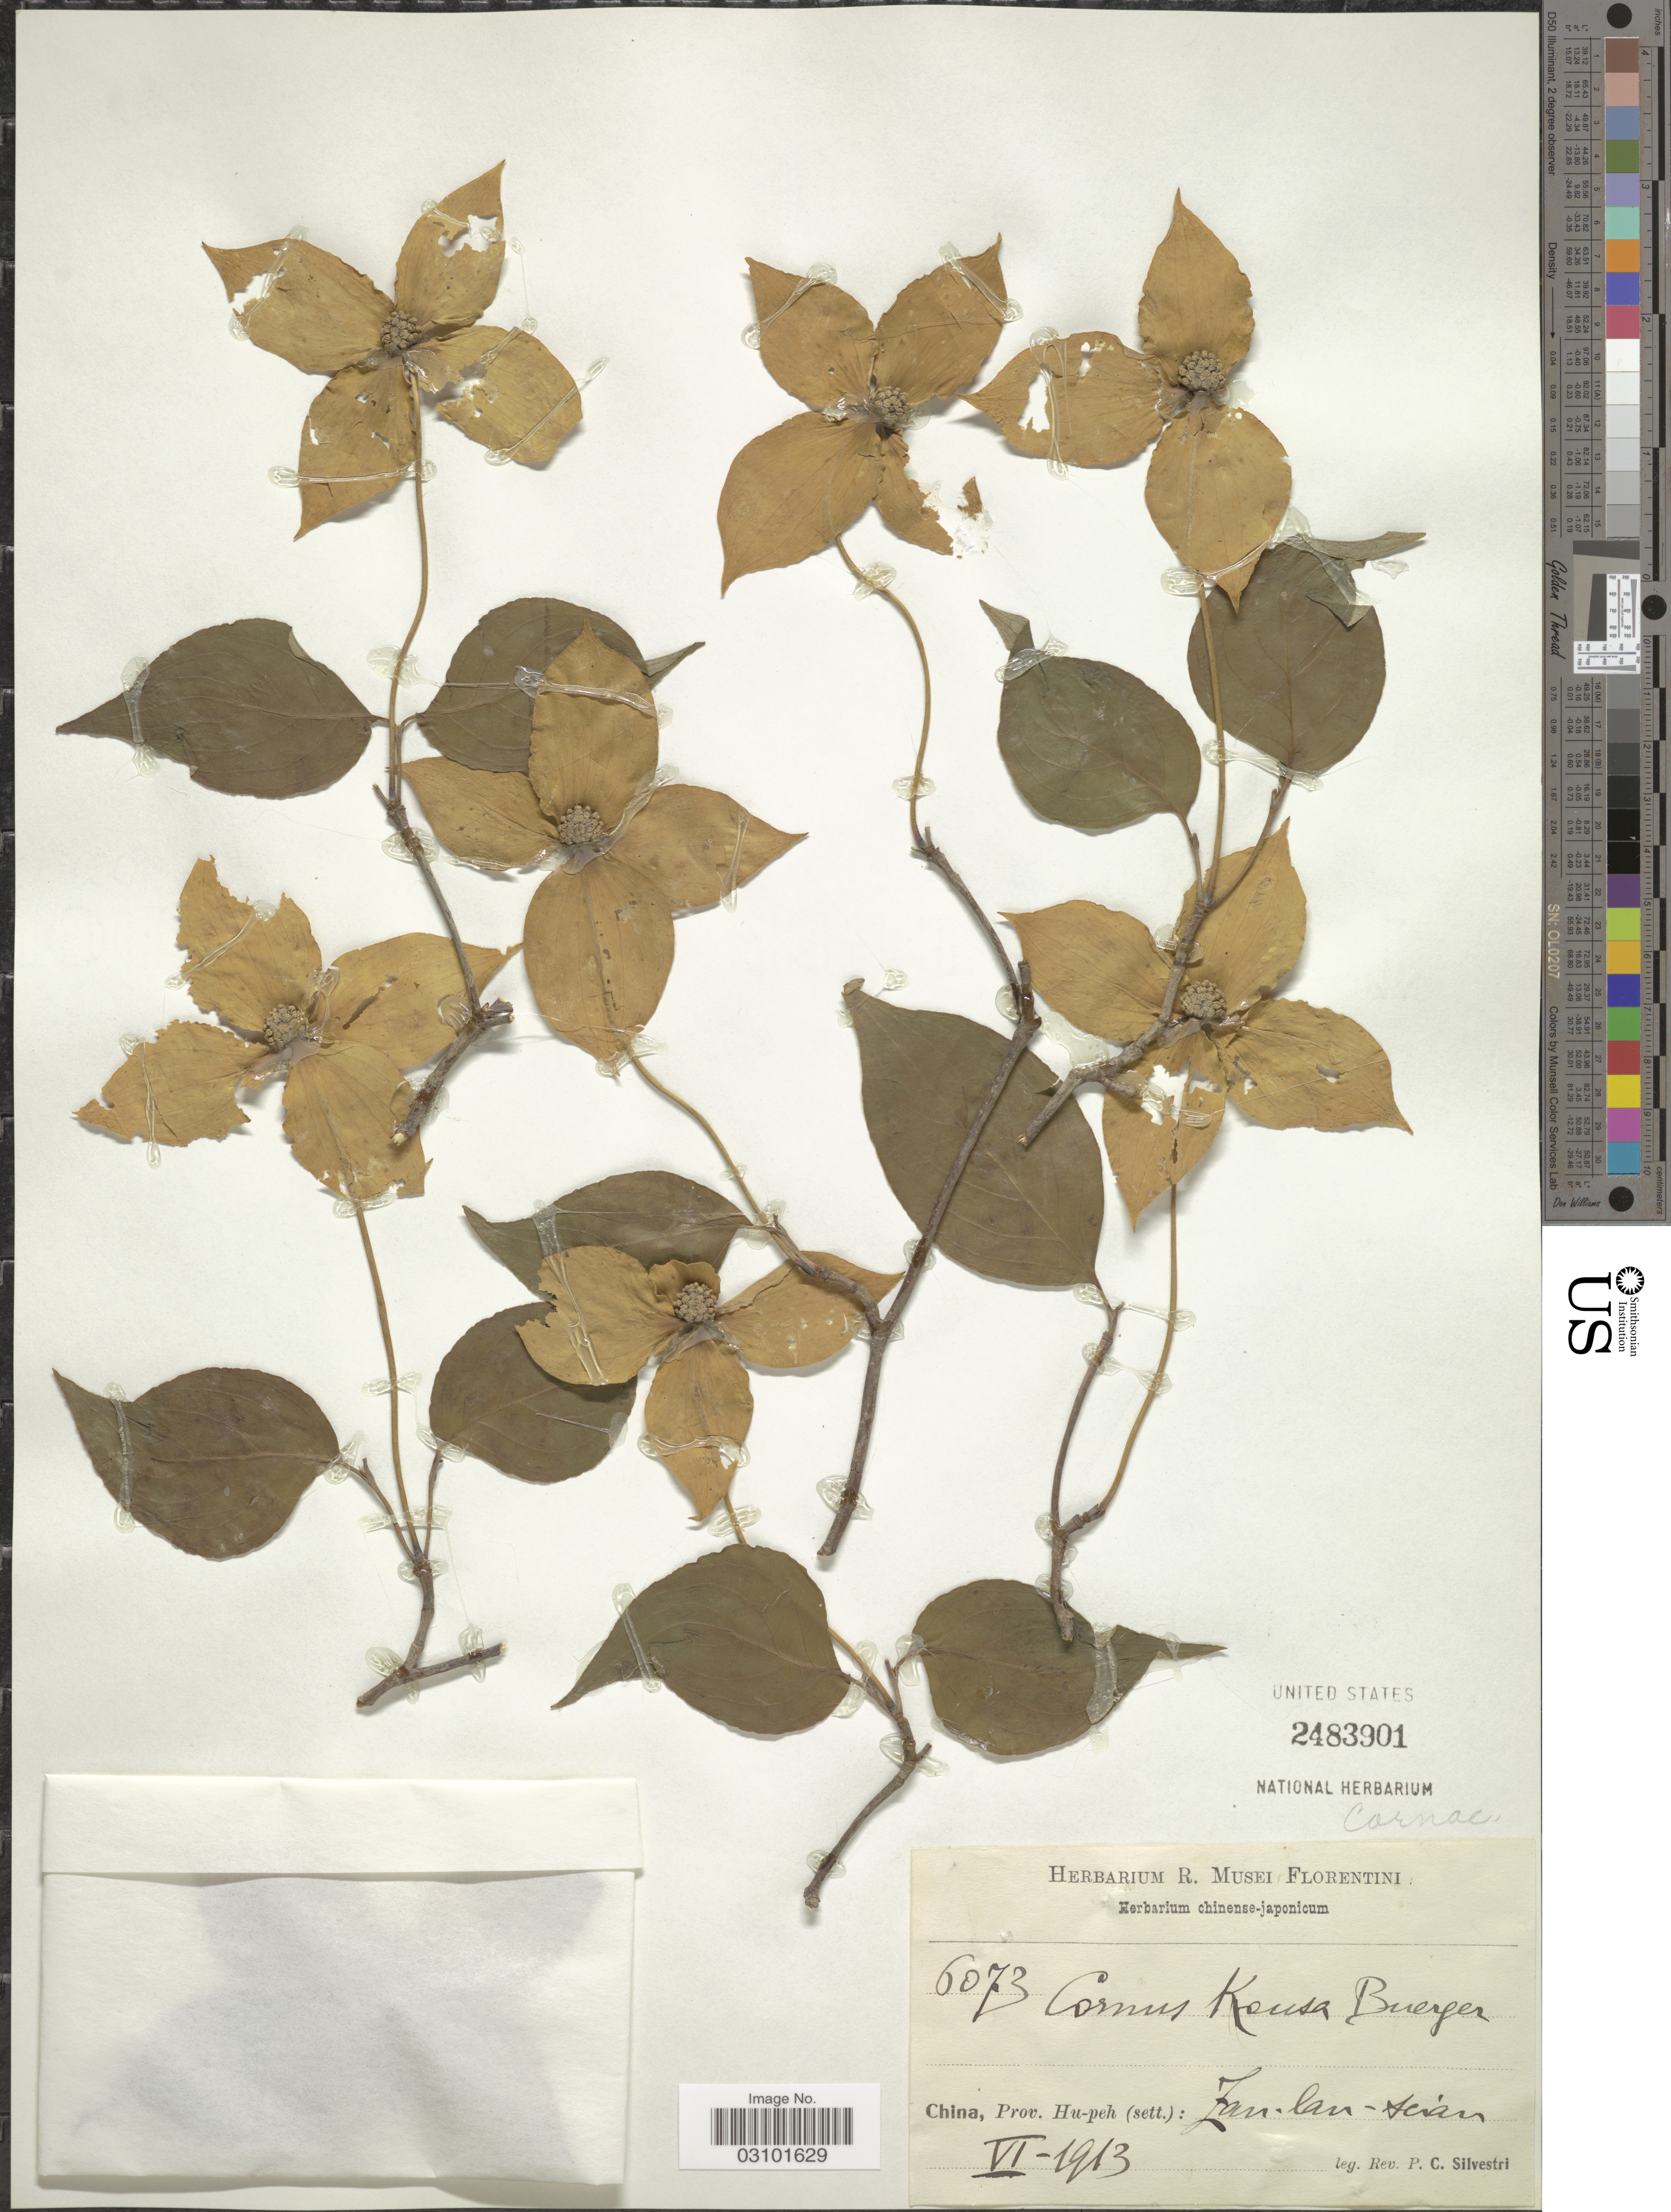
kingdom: Plantae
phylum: Tracheophyta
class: Magnoliopsida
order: Cornales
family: Cornaceae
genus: Cornus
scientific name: Cornus kousa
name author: F. Buerger ex Miq.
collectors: P. Silvestri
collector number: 6073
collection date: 1913-06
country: China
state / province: Hubei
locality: Prov. Hu-peh (sett): Zan-Lan-scian.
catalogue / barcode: US 2483901